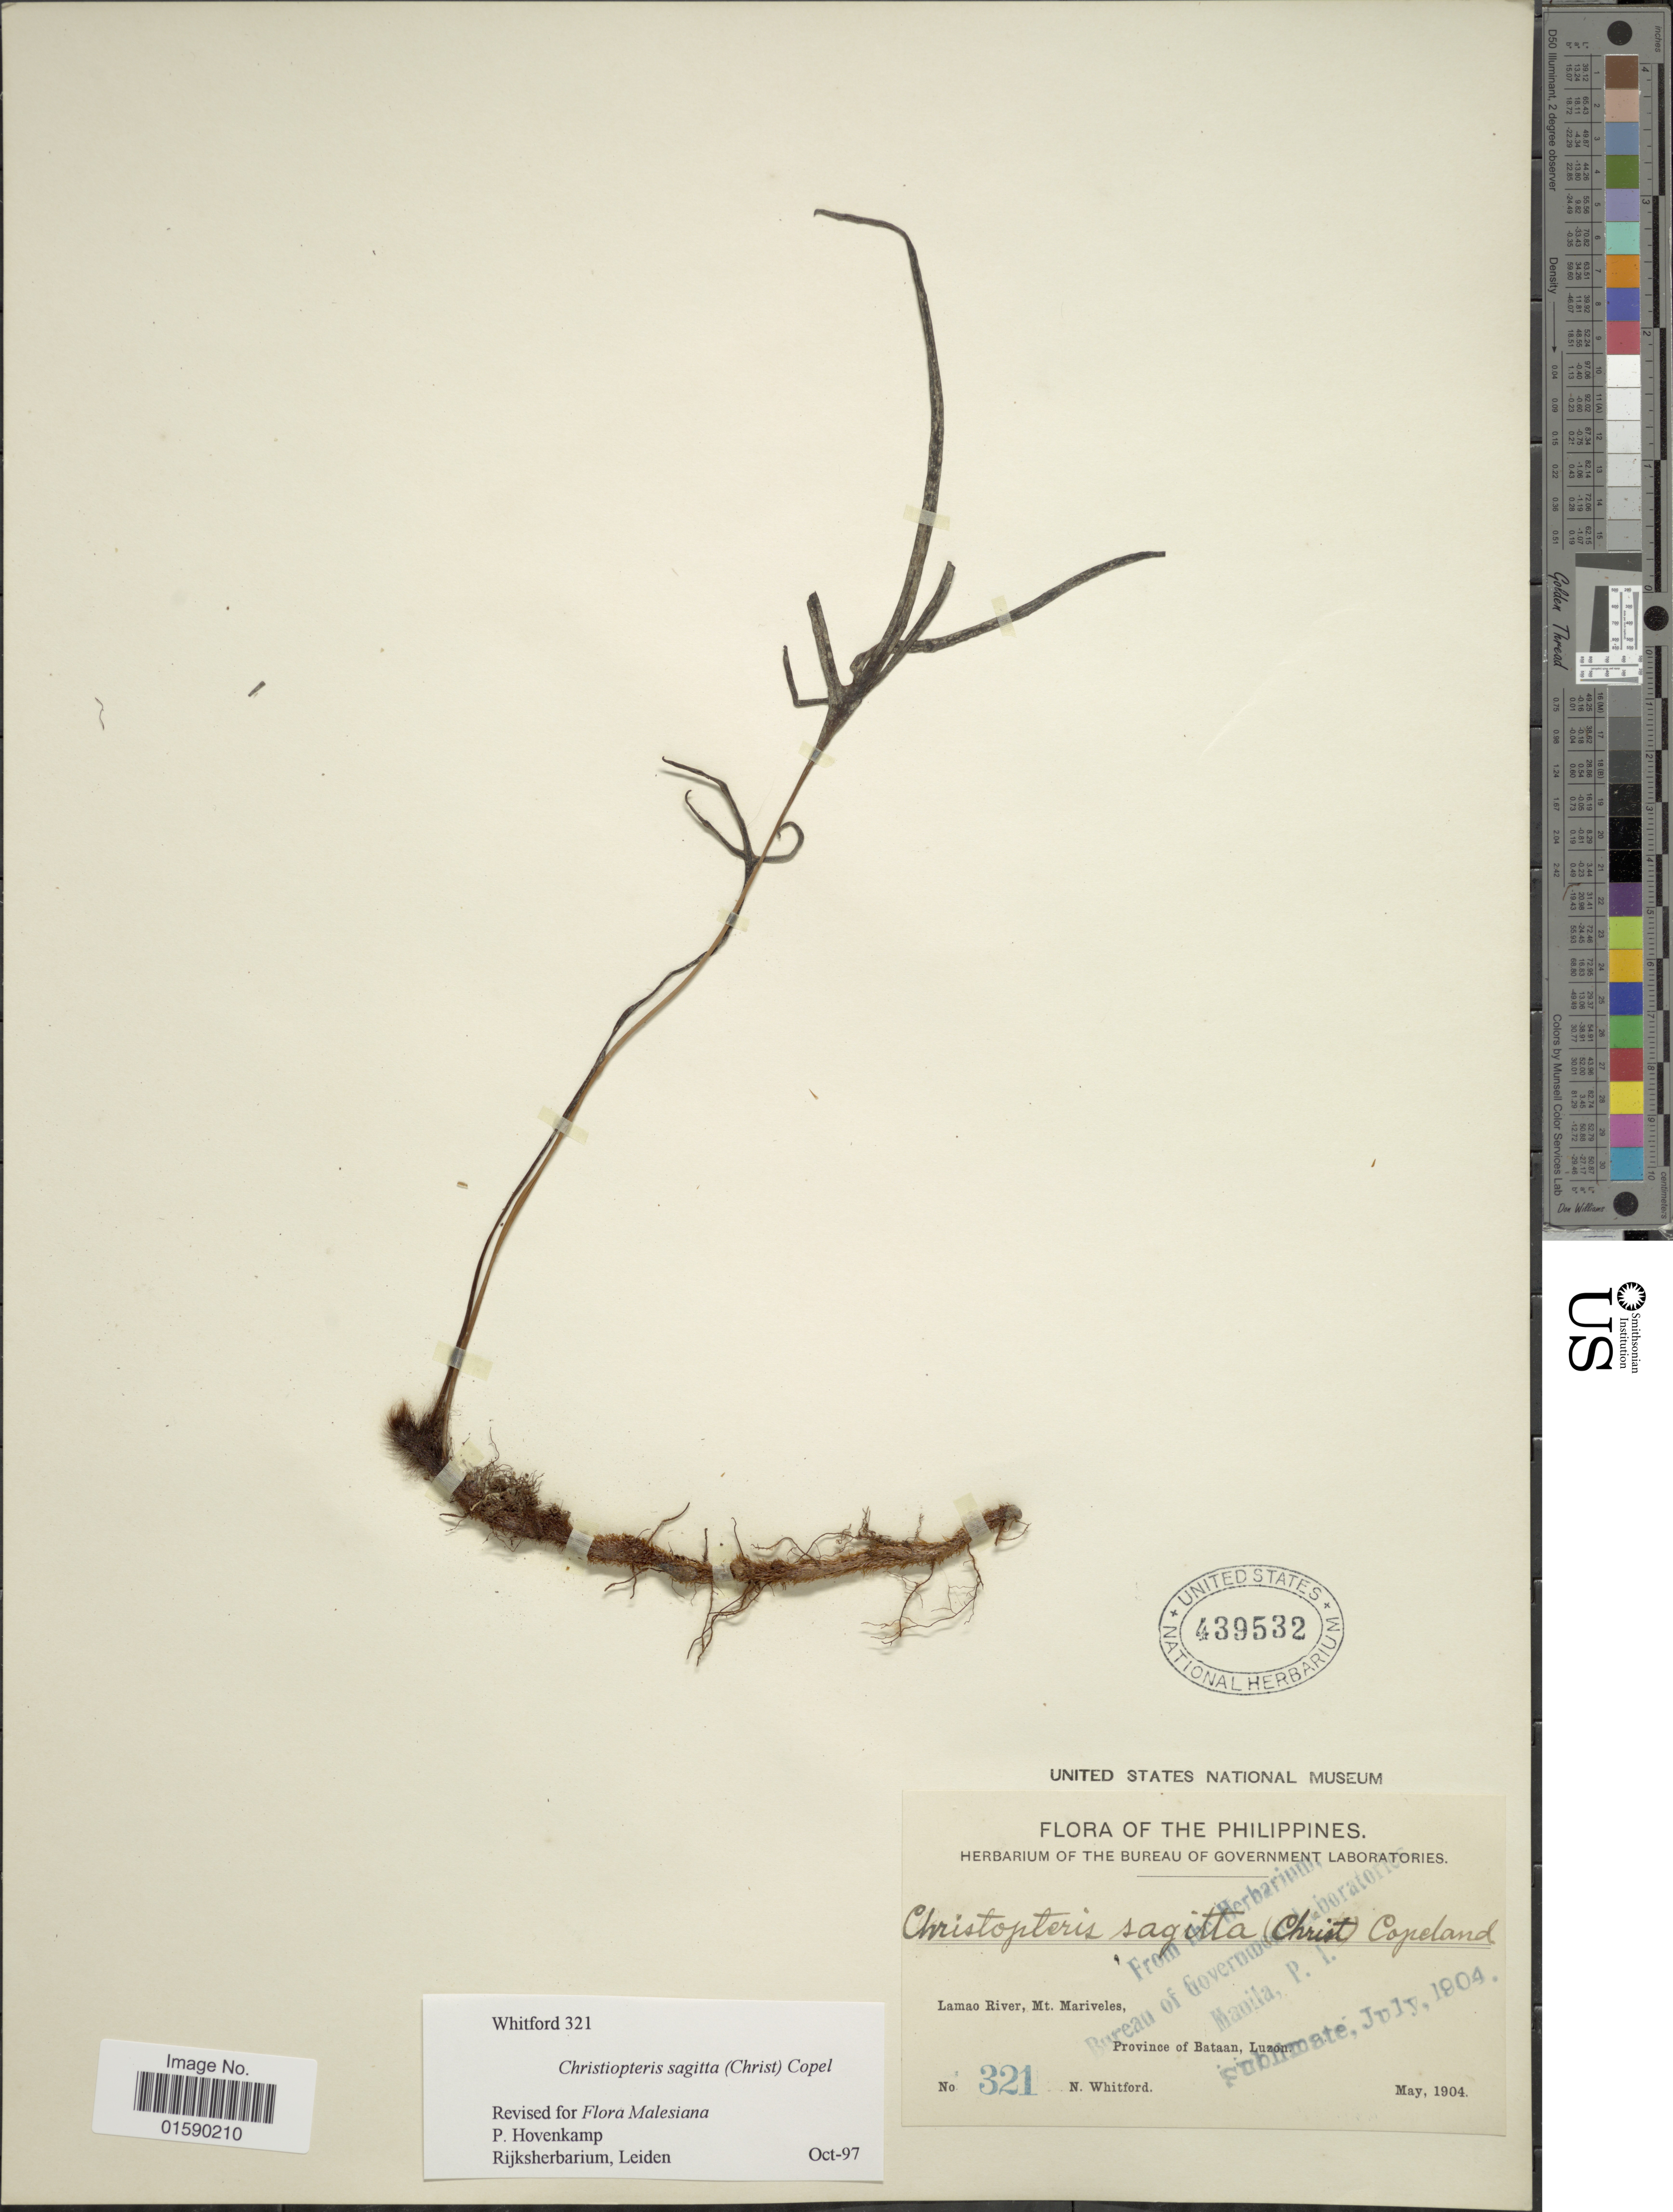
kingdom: Plantae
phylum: Tracheophyta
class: Polypodiopsida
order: Polypodiales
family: Polypodiaceae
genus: Christiopteris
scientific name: Christiopteris sagitta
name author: (Christ) Copel.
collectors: H. N. Whitford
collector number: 321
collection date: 1904-05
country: Philippines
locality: Lamao River, Mt, Mariveles, Province of Bataan, Luzon.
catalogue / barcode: US 439532